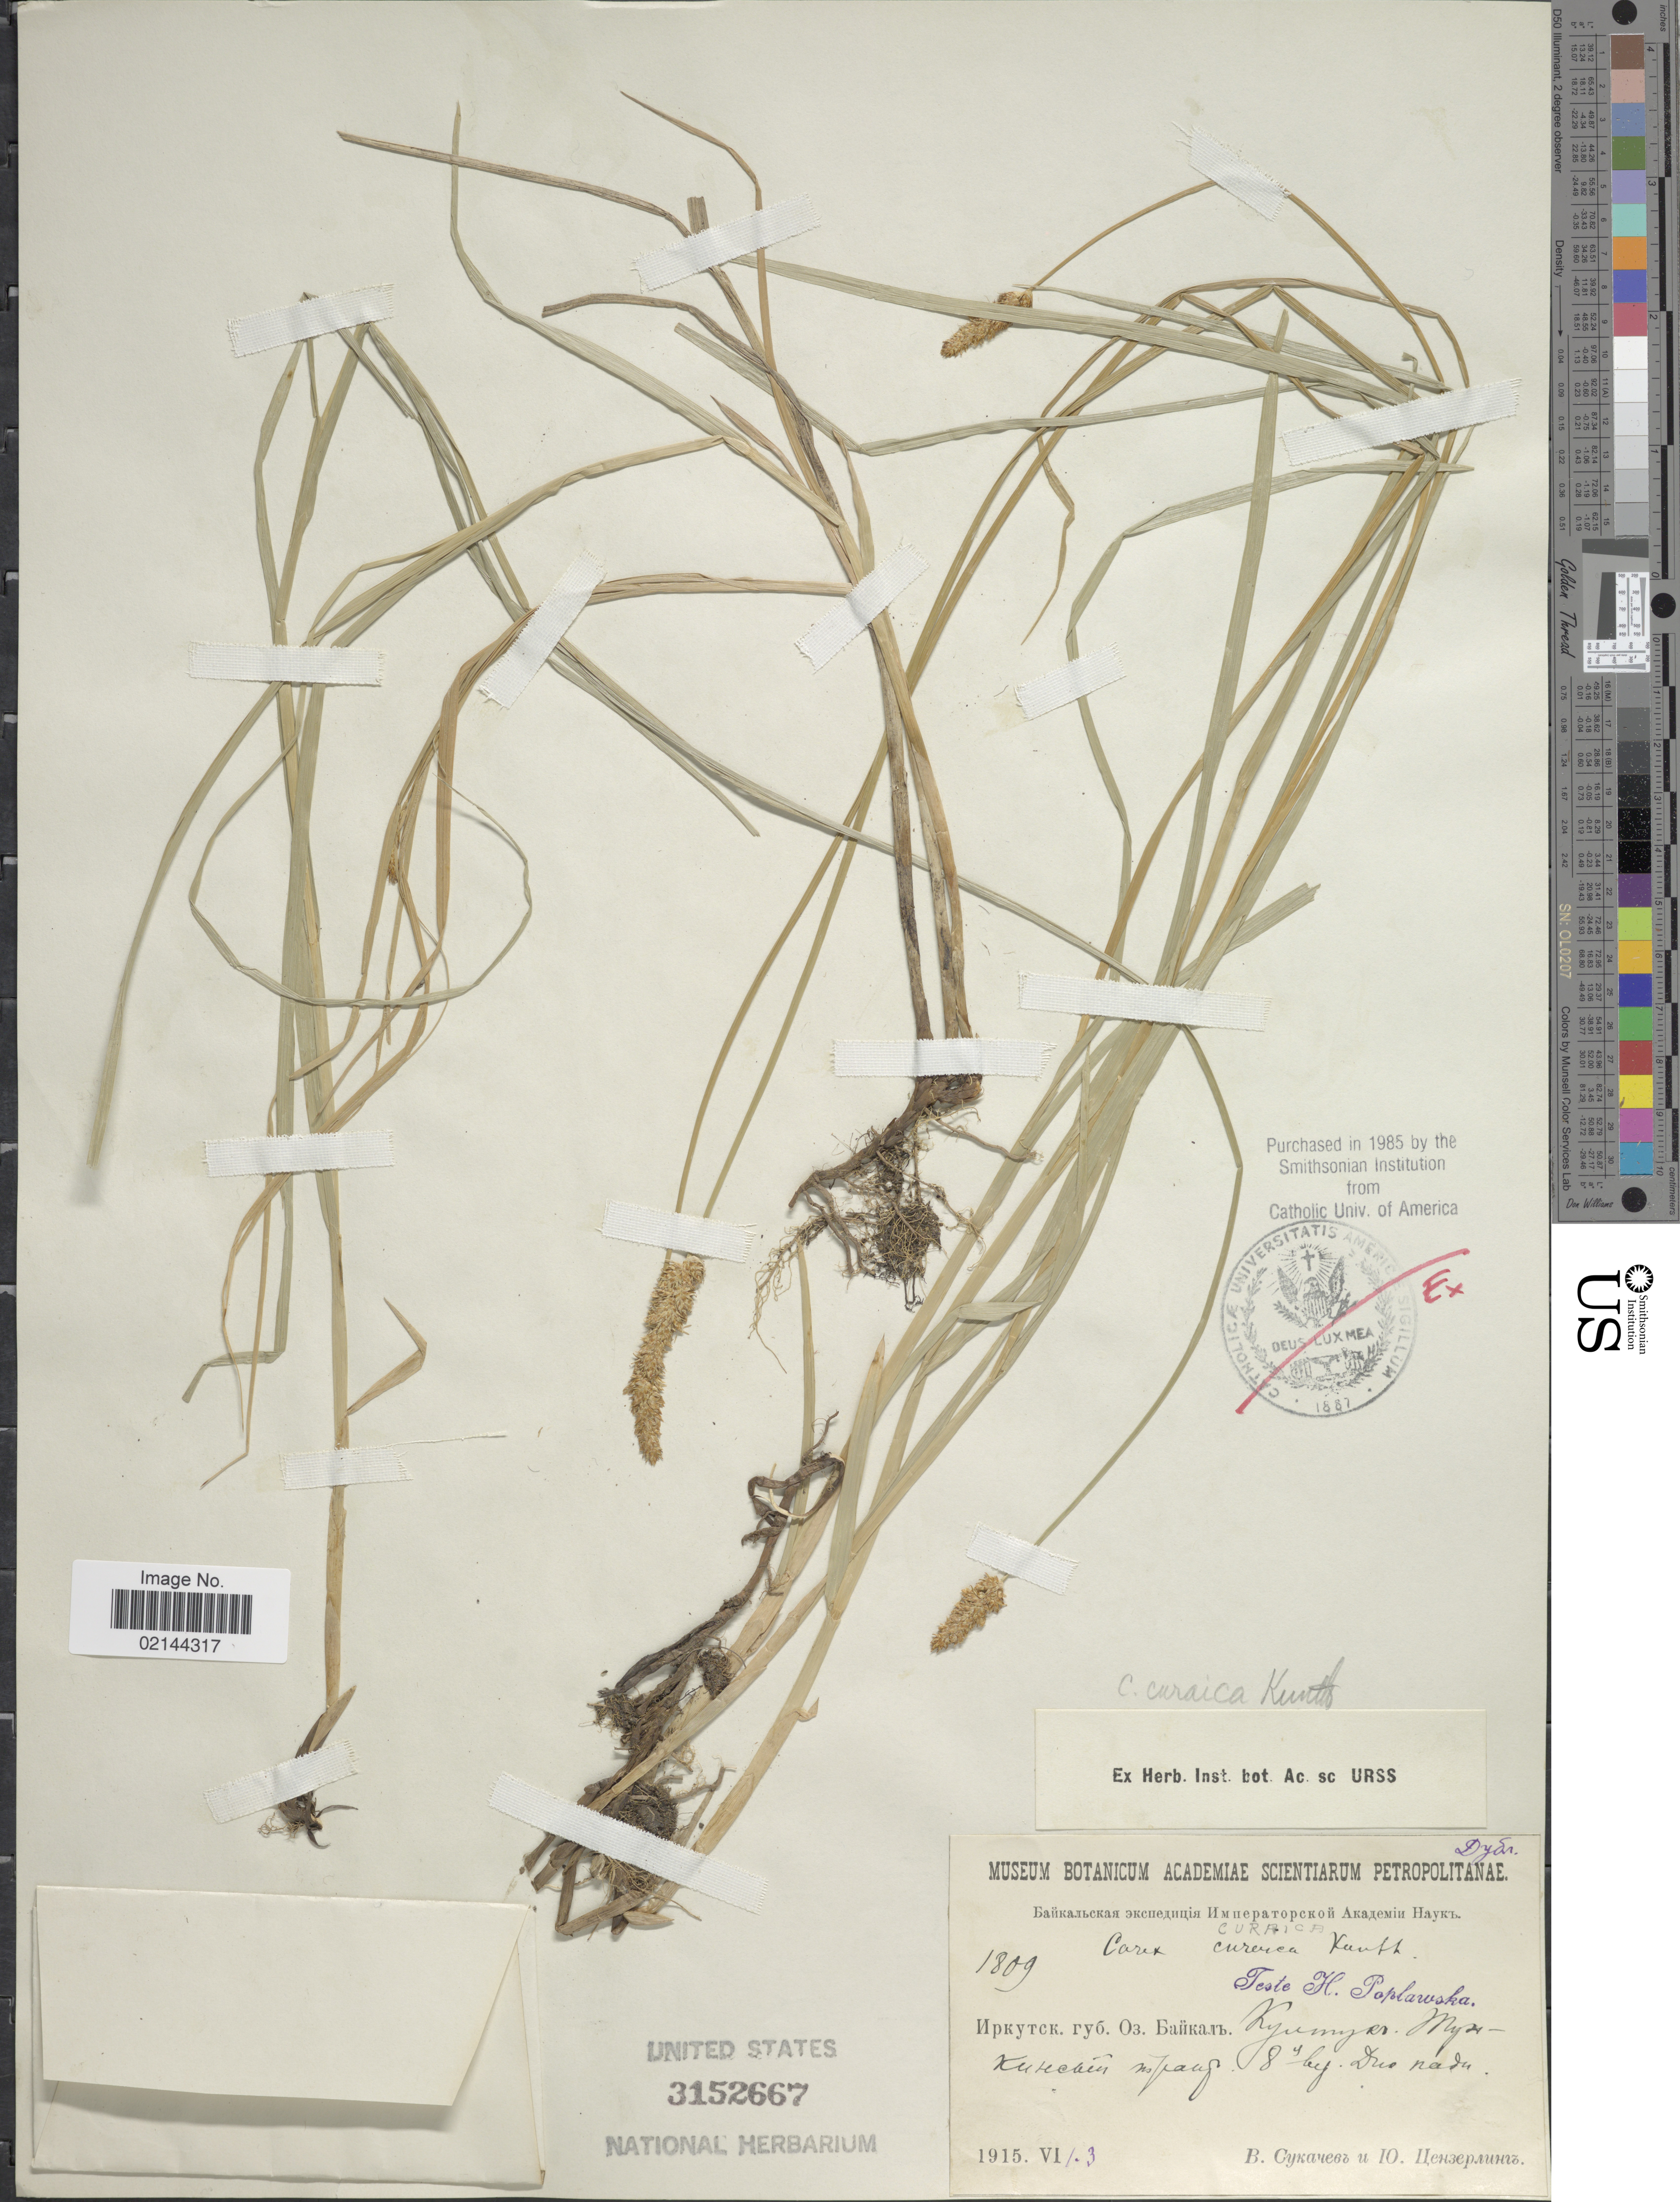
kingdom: Plantae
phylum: Tracheophyta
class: Liliopsida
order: Poales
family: Cyperaceae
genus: Carex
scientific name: Carex curaica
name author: Kunth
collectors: Collector illegible & Collector illegible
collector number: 1809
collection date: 1915-06-03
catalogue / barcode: US 3152667